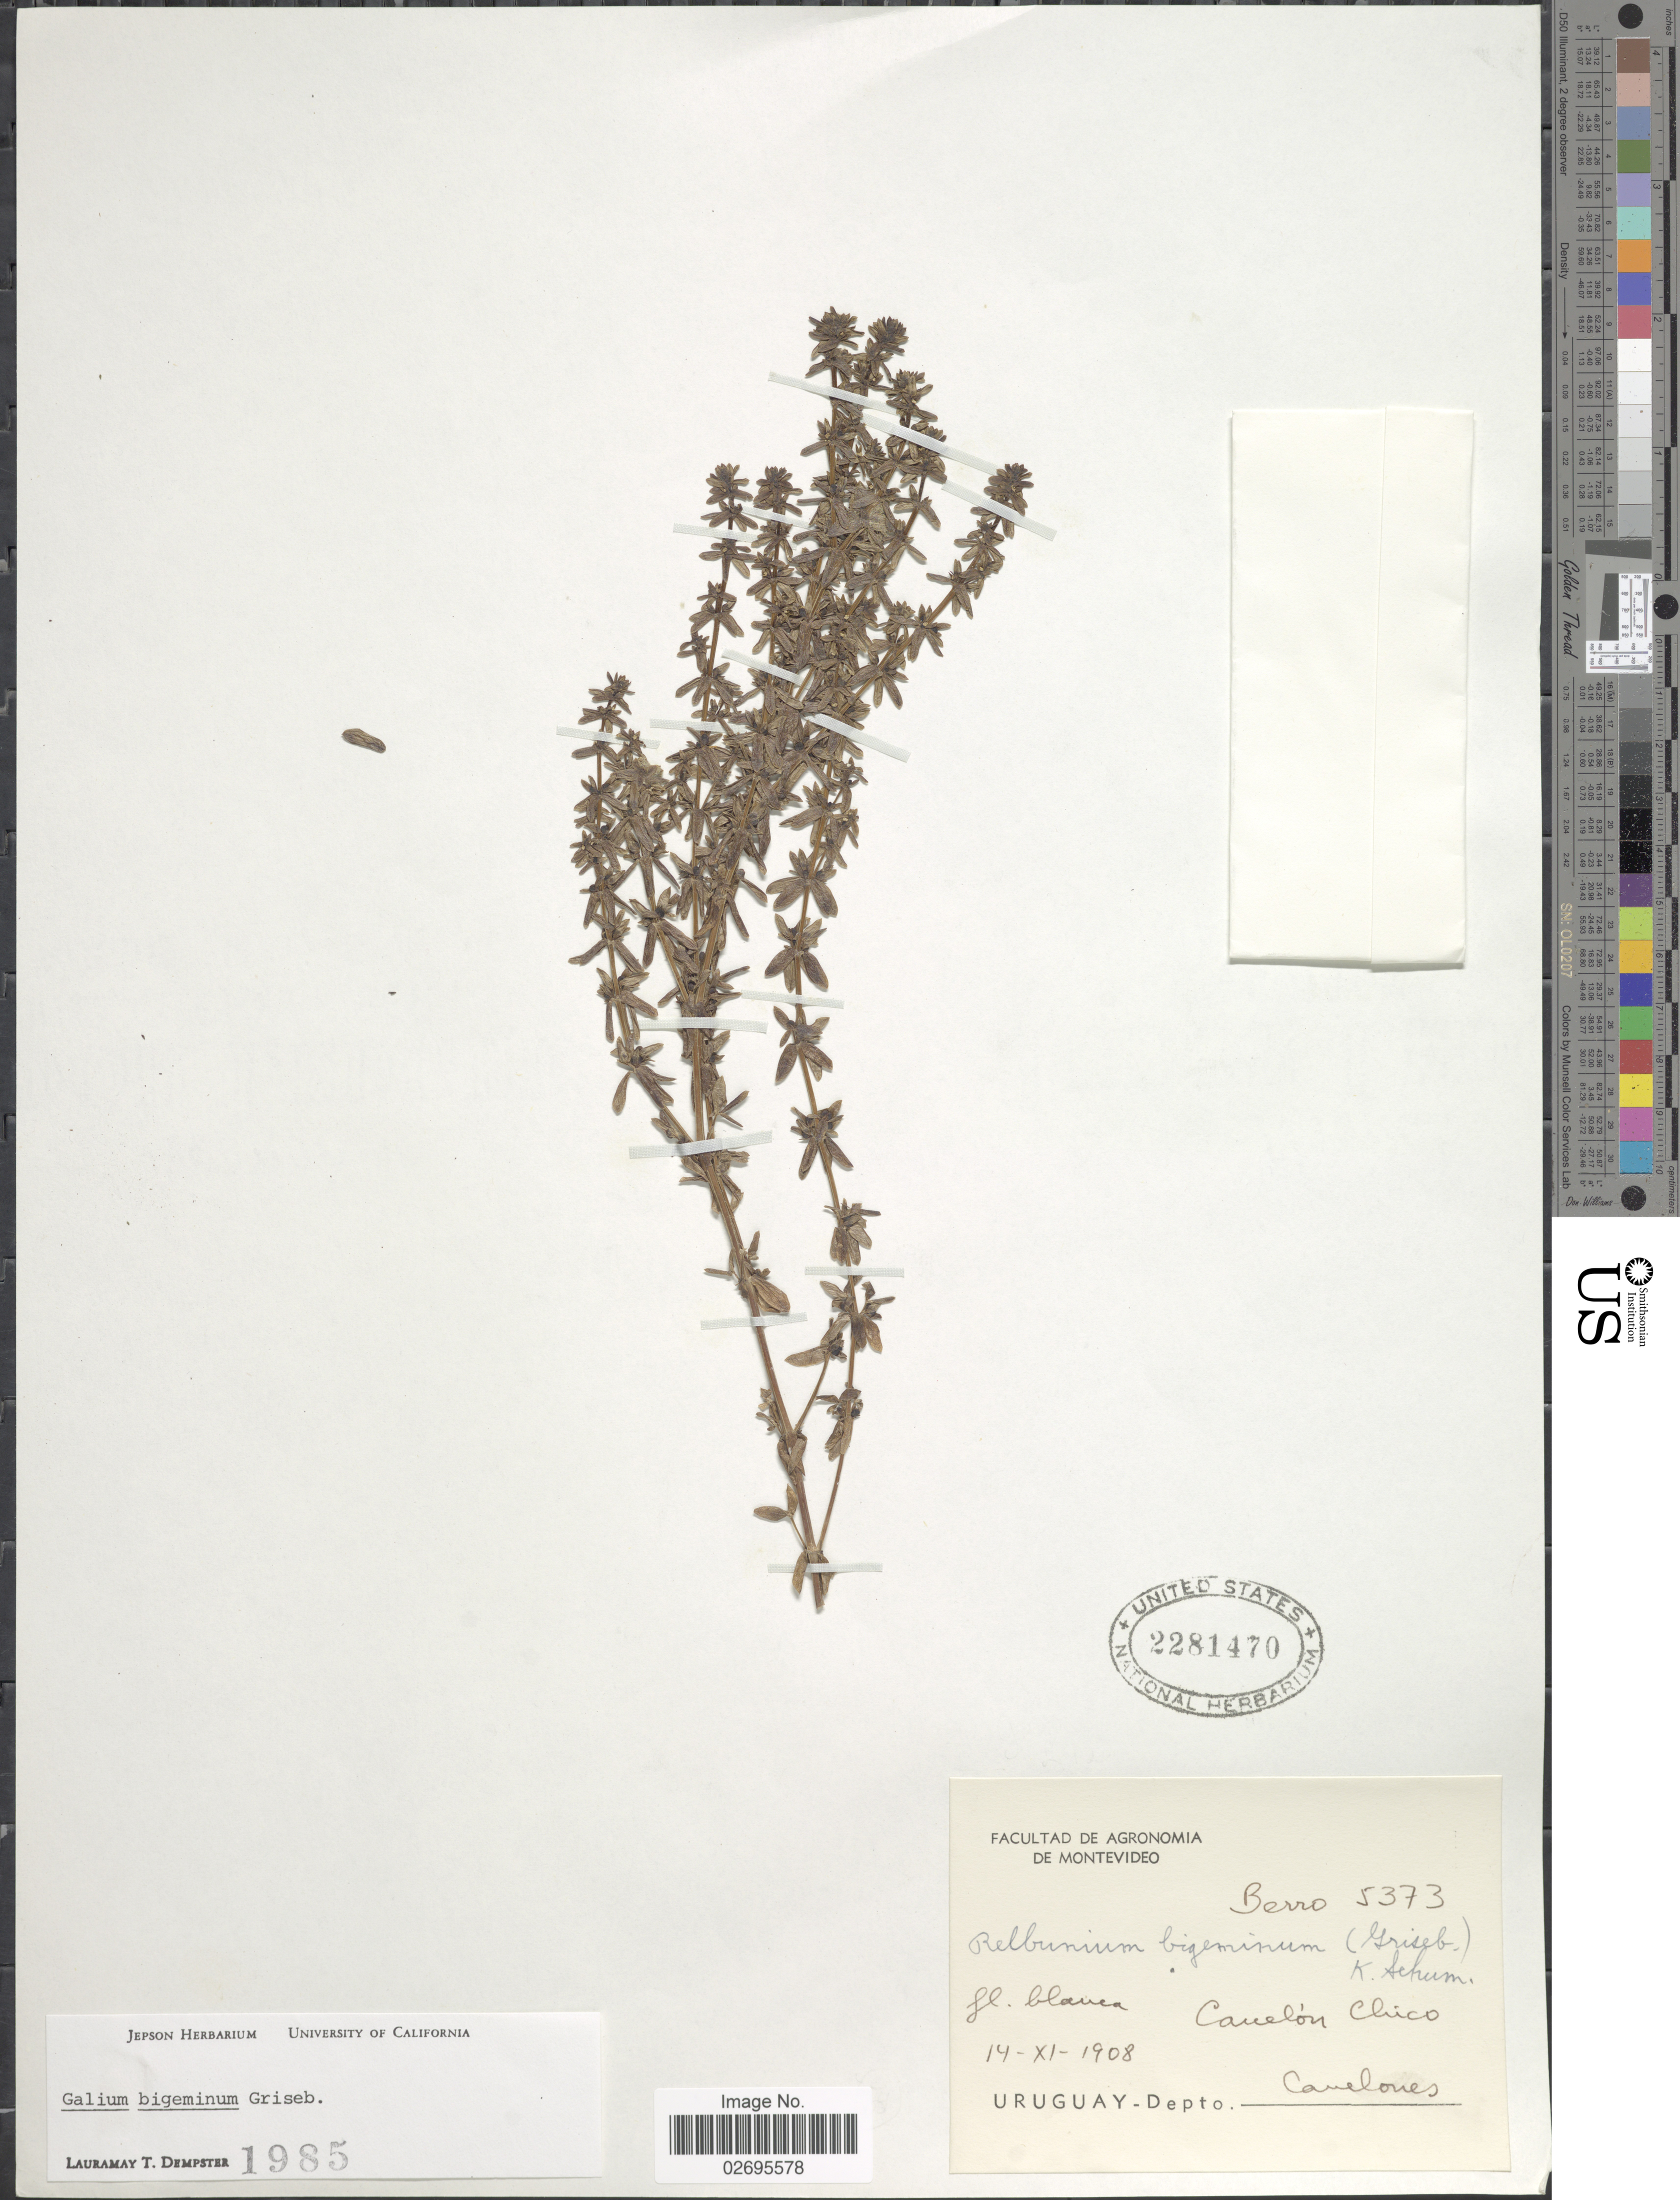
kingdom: Plantae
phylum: Tracheophyta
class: Magnoliopsida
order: Gentianales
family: Rubiaceae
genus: Galium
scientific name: Galium bigeminum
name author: Griseb.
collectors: Berro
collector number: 5373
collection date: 1908-11-14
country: Uruguay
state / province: Canelones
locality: Canelón Chico, Depto. Canelos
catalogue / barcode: US 2281470